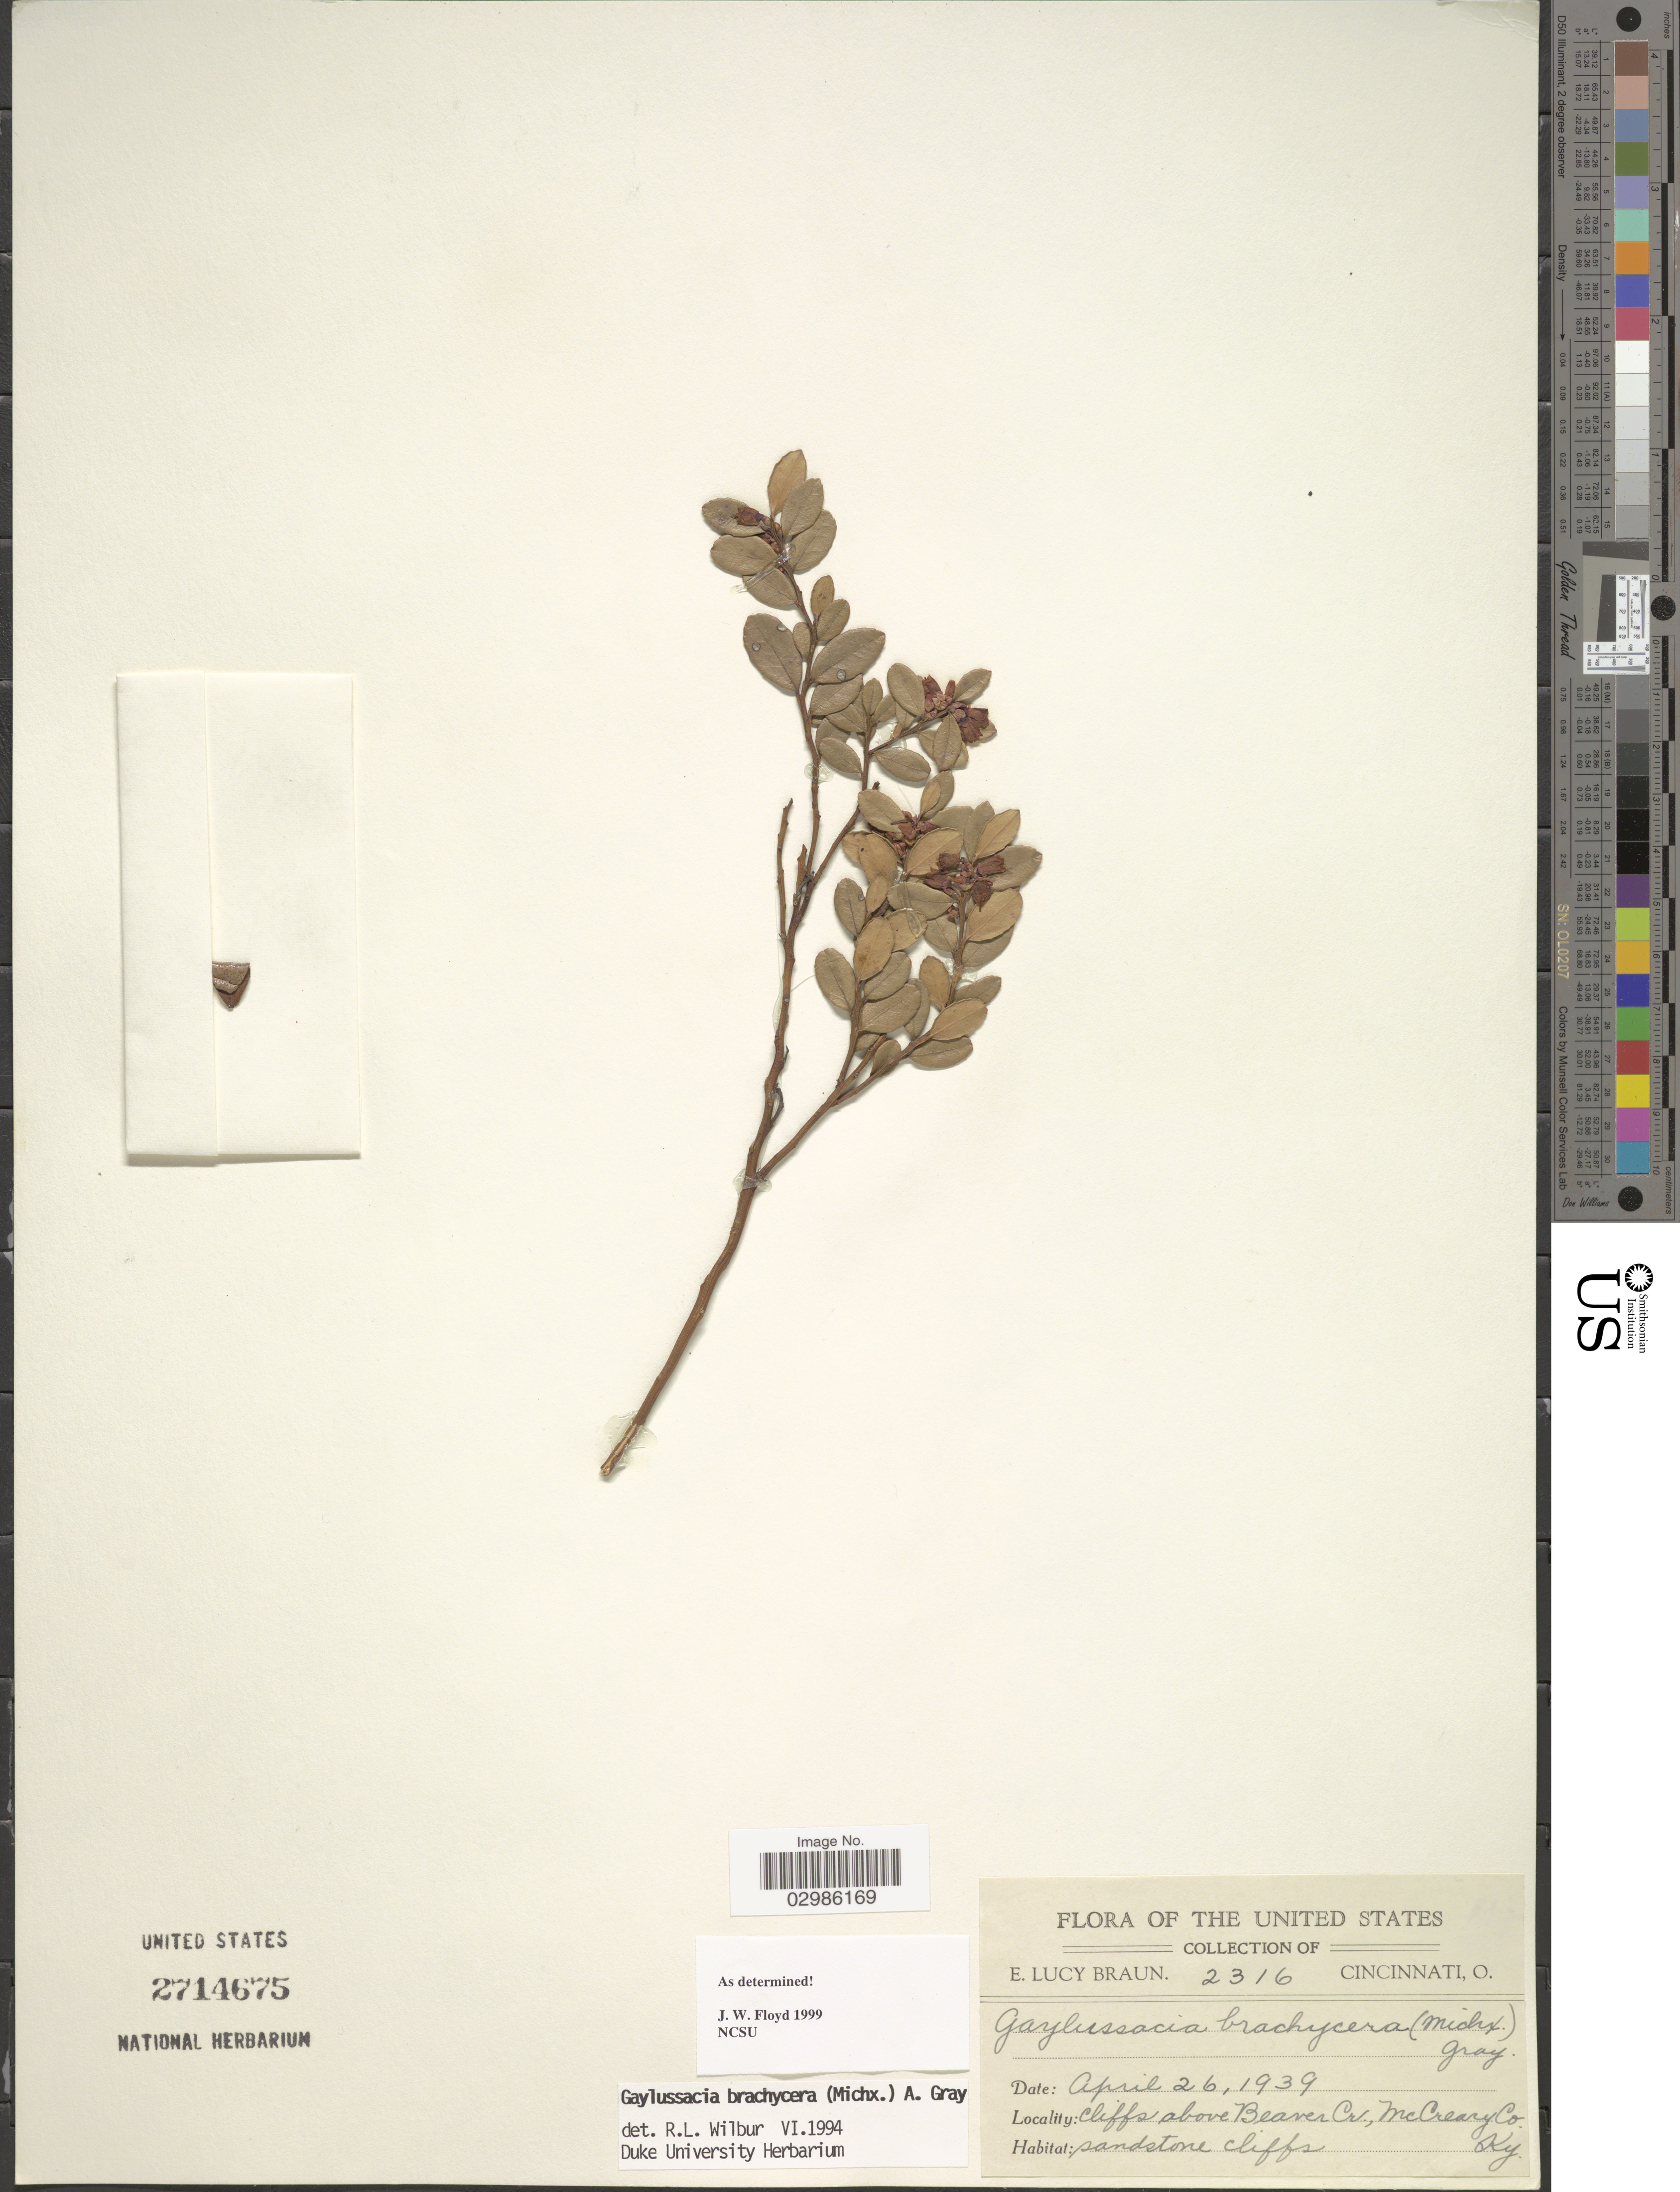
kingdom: Plantae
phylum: Tracheophyta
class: Magnoliopsida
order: Ericales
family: Ericaceae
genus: Gaylussacia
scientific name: Gaylussacia brachycera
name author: (Michx.) Torr. & A. Gray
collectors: E. L. Braun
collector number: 2316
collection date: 1939-04-26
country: United States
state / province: Kentucky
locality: Cliffs above Beaver Cr., McCreary Co.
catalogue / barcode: US 2714675